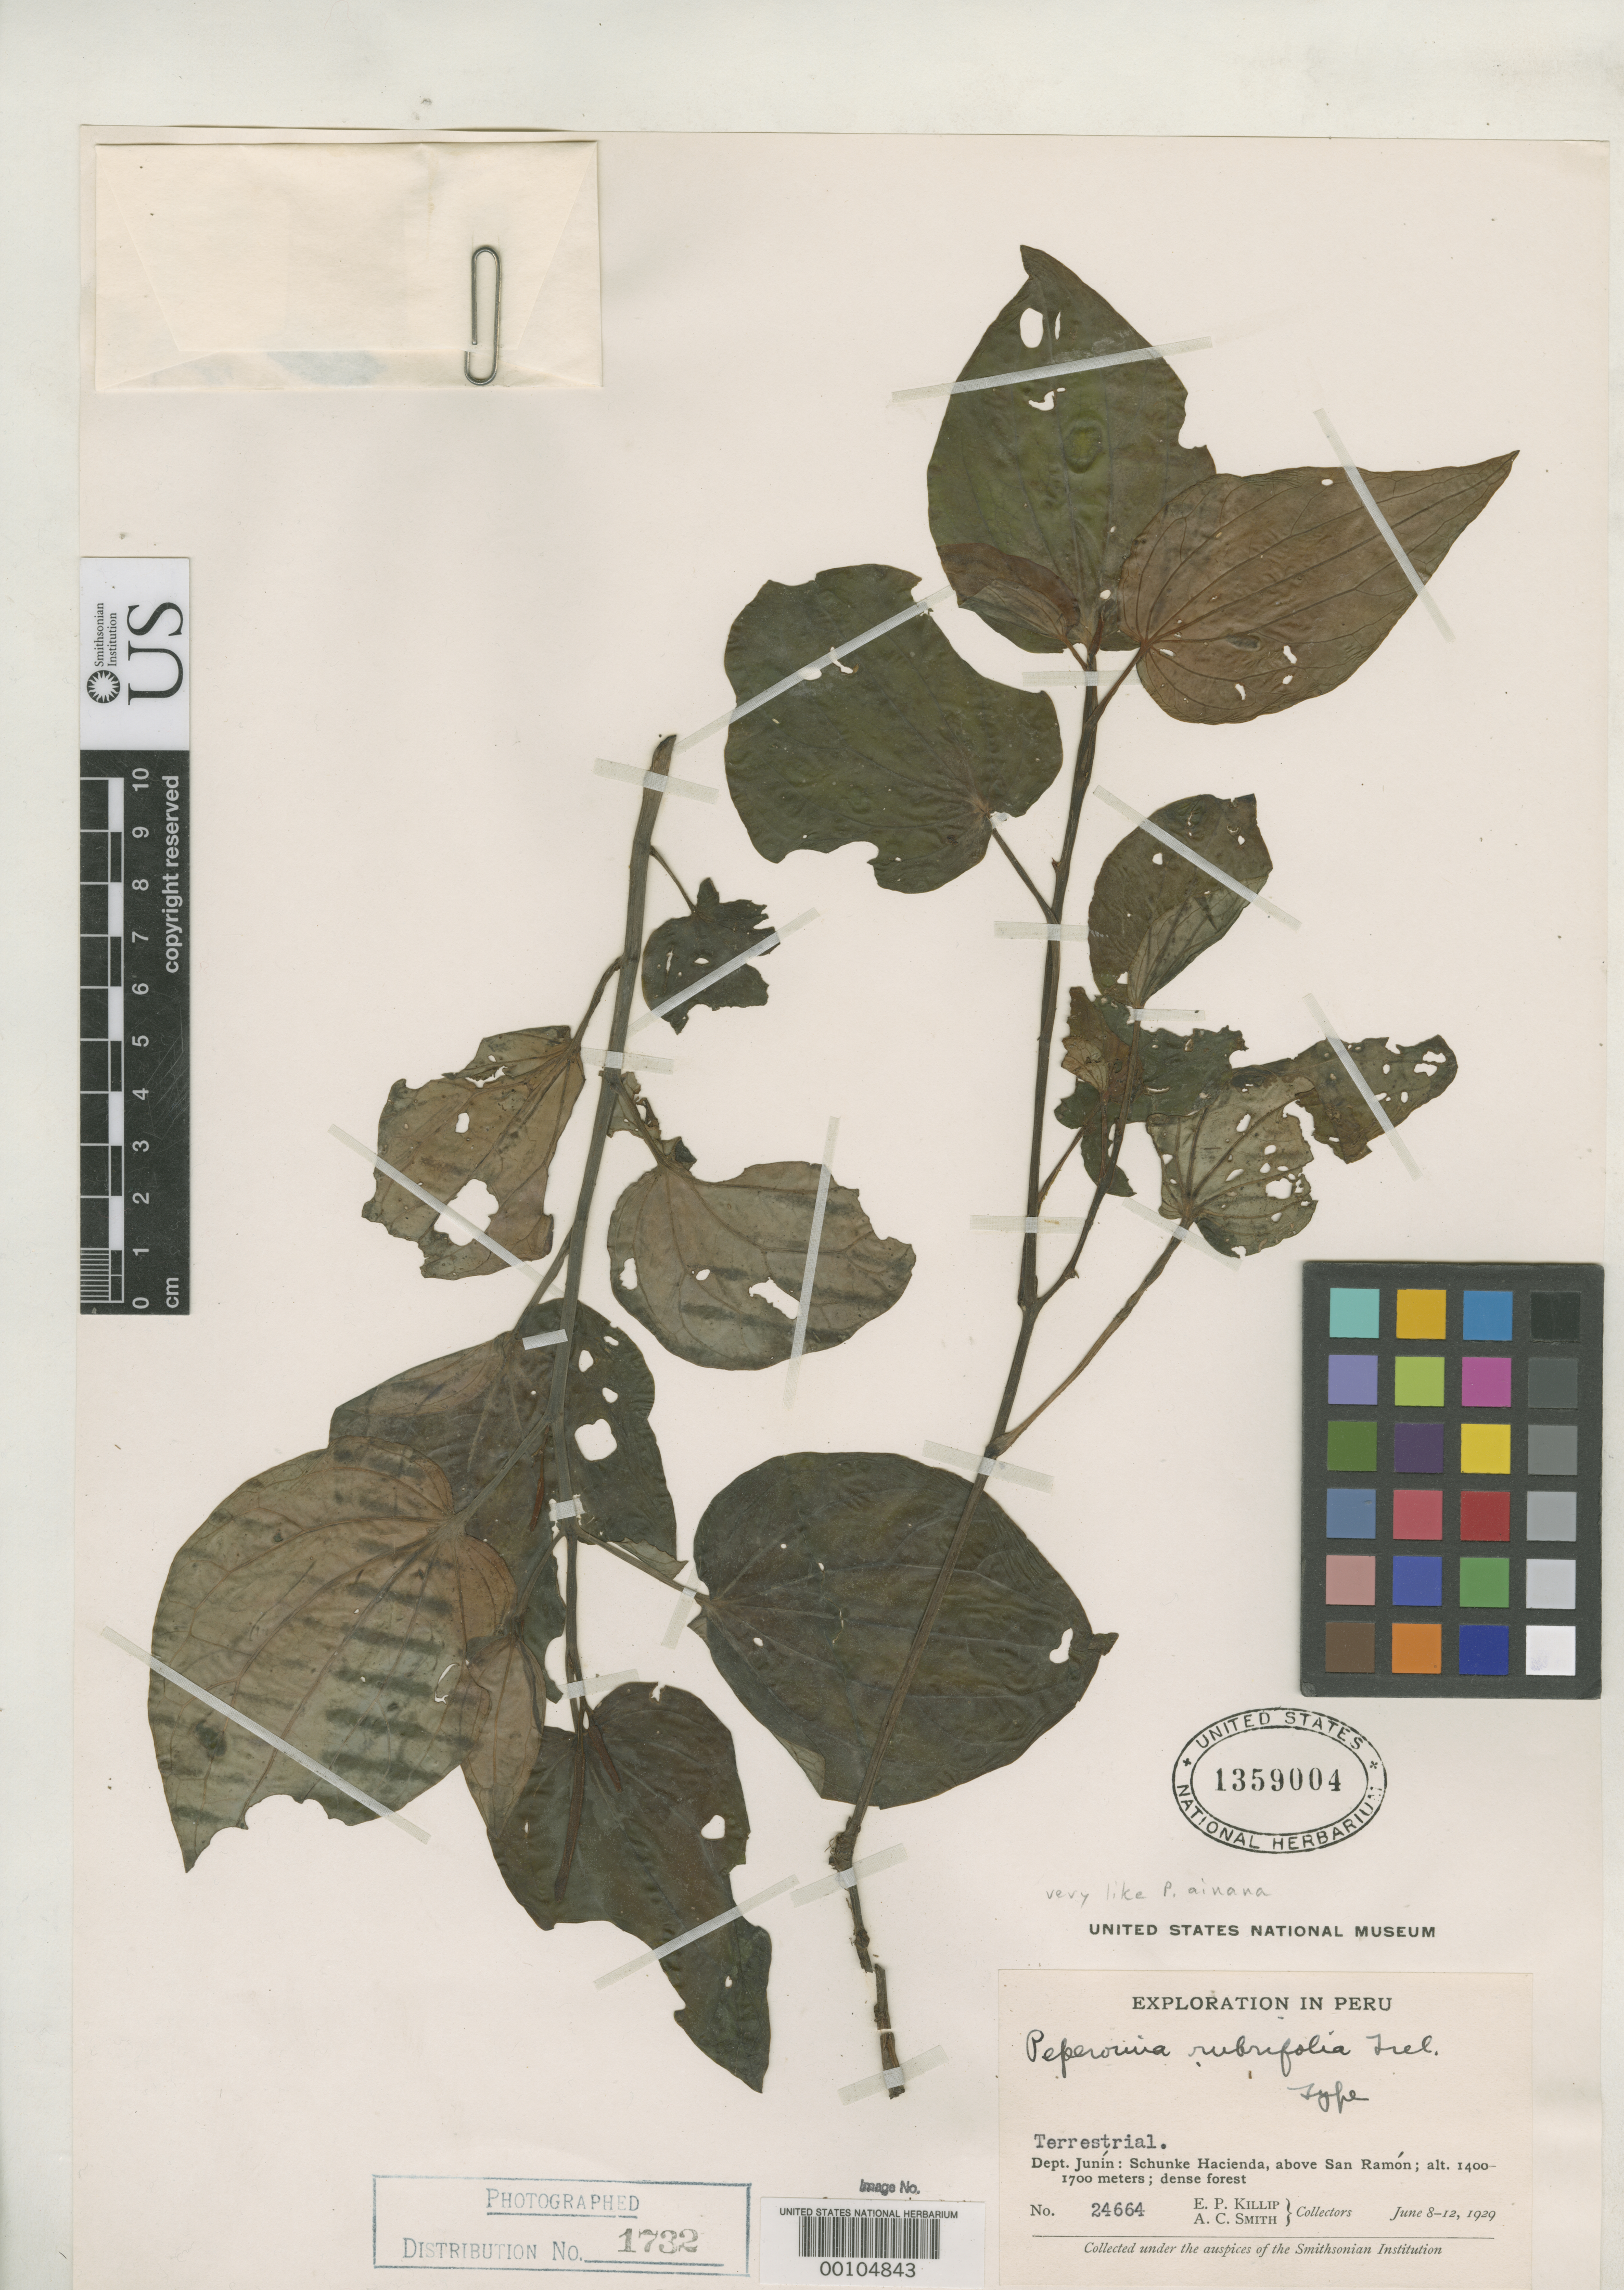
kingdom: Plantae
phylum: Tracheophyta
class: Magnoliopsida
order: Piperales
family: Piperaceae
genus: Peperomia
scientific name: Peperomia rubrifolia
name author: Trel. in J.F. Macbr.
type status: Holotype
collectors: E. P. Killip & A. C. Smith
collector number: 24664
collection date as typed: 08 Jun 1929 to 12 Jun 1929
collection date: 1929-06-08/1929-06-12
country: Peru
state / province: Junín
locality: Schunke Hacienda, above San Ramon.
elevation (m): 1400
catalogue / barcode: US 1359004